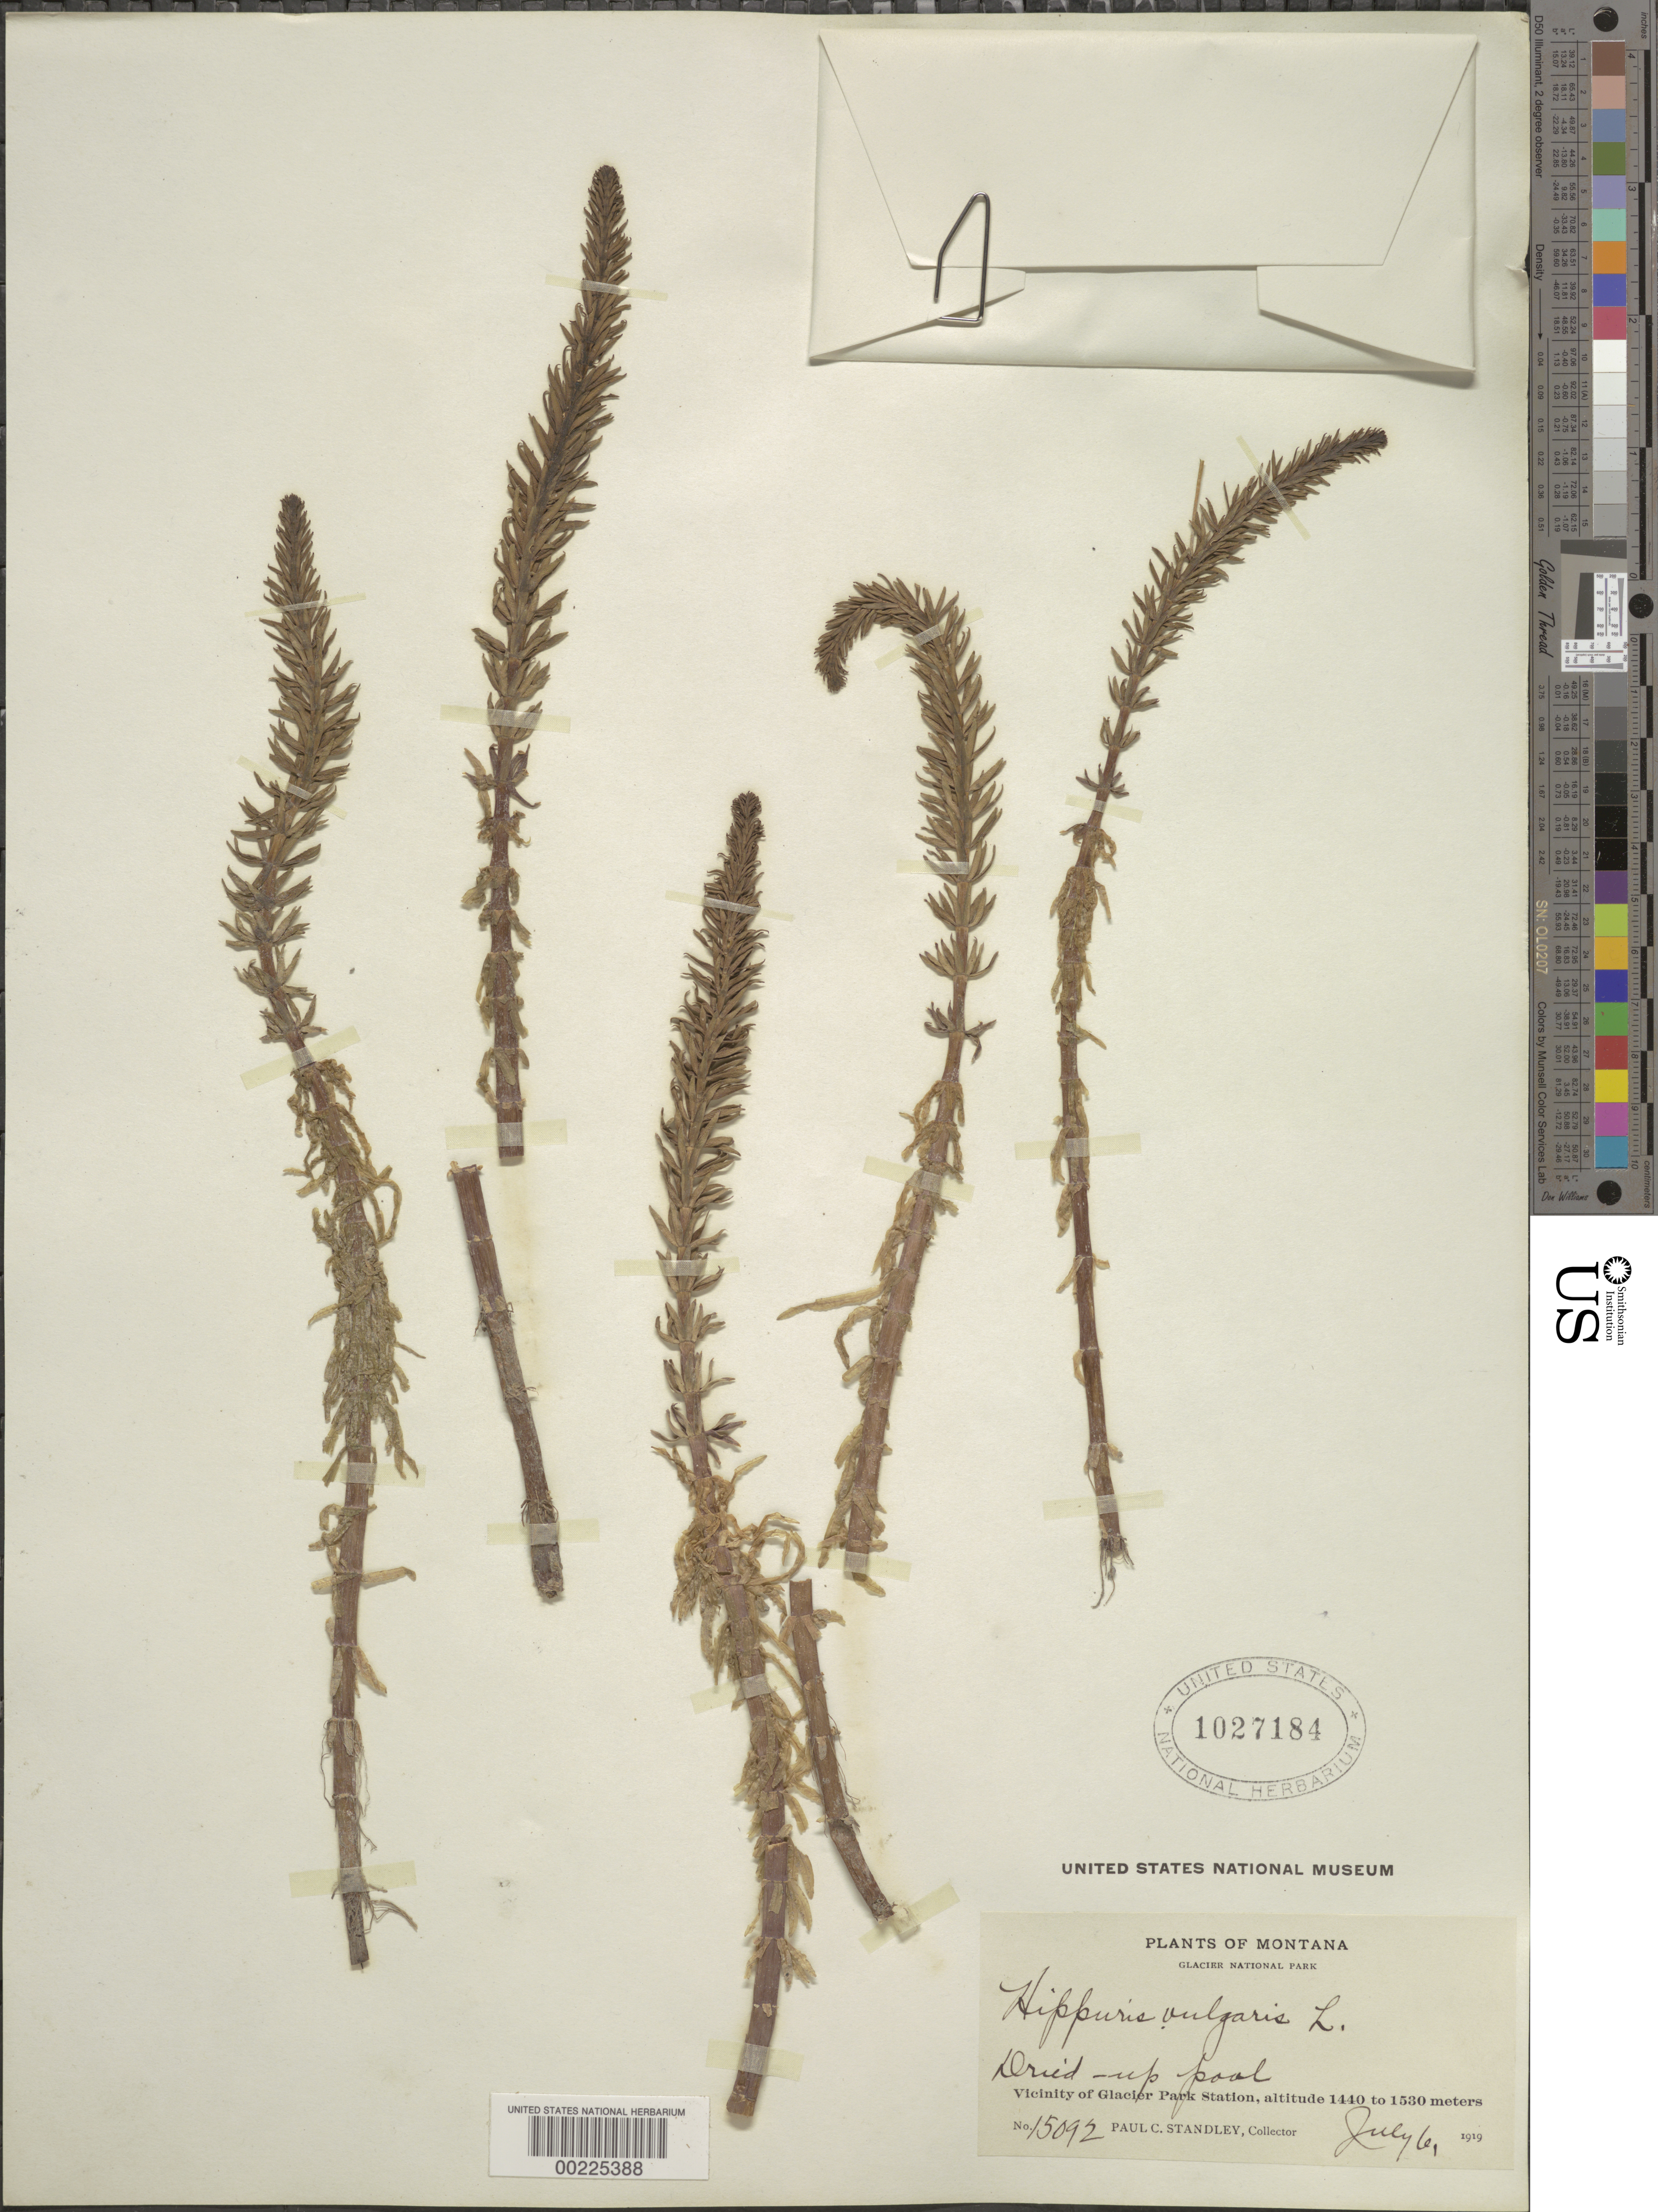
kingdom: Plantae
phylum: Tracheophyta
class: Magnoliopsida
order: Lamiales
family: Plantaginaceae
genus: Hippuris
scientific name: Hippuris tetraphylla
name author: L. f.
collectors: P. C. Standley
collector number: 15092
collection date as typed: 06 Jul 1919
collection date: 1919-07-06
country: United States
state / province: Montana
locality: Vicinity of Glacier Park Station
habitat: Dried up pool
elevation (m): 1440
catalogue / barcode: US 1027184